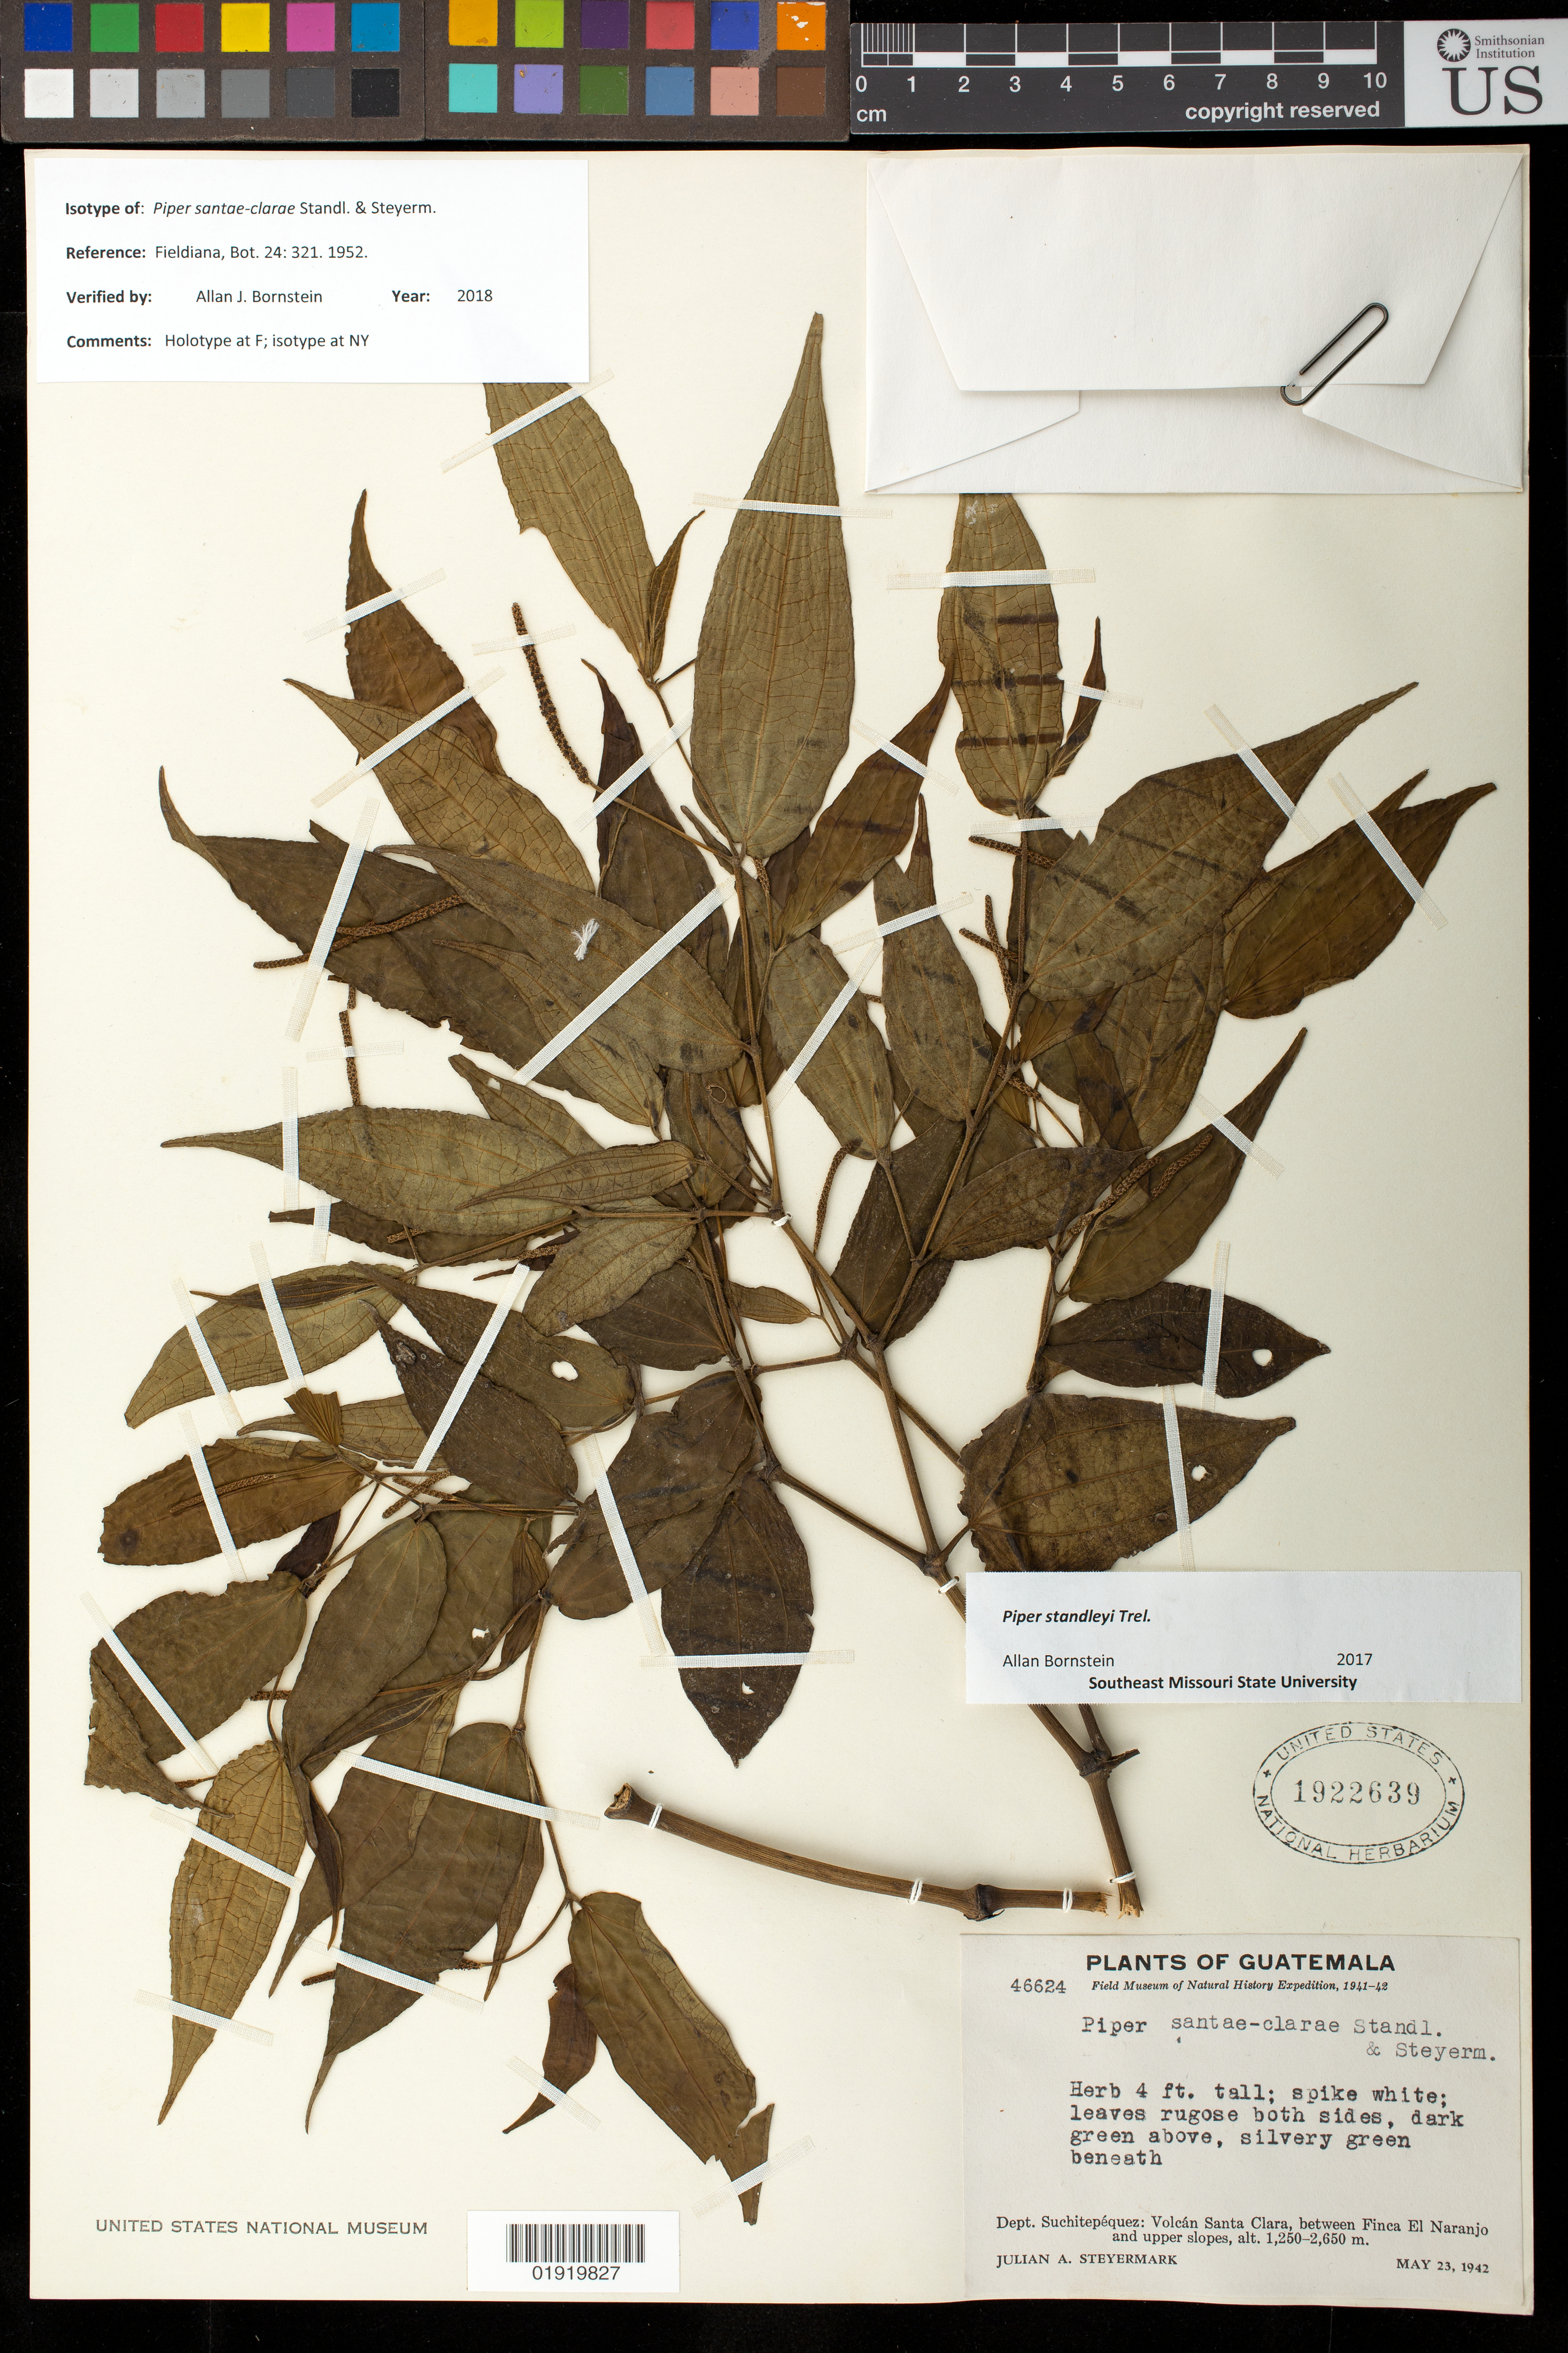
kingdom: Plantae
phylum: Tracheophyta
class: Magnoliopsida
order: Piperales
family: Piperaceae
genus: Piper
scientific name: Piper santae-clarae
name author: Standl. & Steyerm.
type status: Isotype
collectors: J. Steyermark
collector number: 46624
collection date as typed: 23 May 1942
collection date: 1942-05-23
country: Guatemala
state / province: Suchitepéquez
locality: Dept. Suchitepéquez: Volcán Santa Clara, between Finca El Naranjo and upper slopes.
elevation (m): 1250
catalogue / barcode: US 1922639